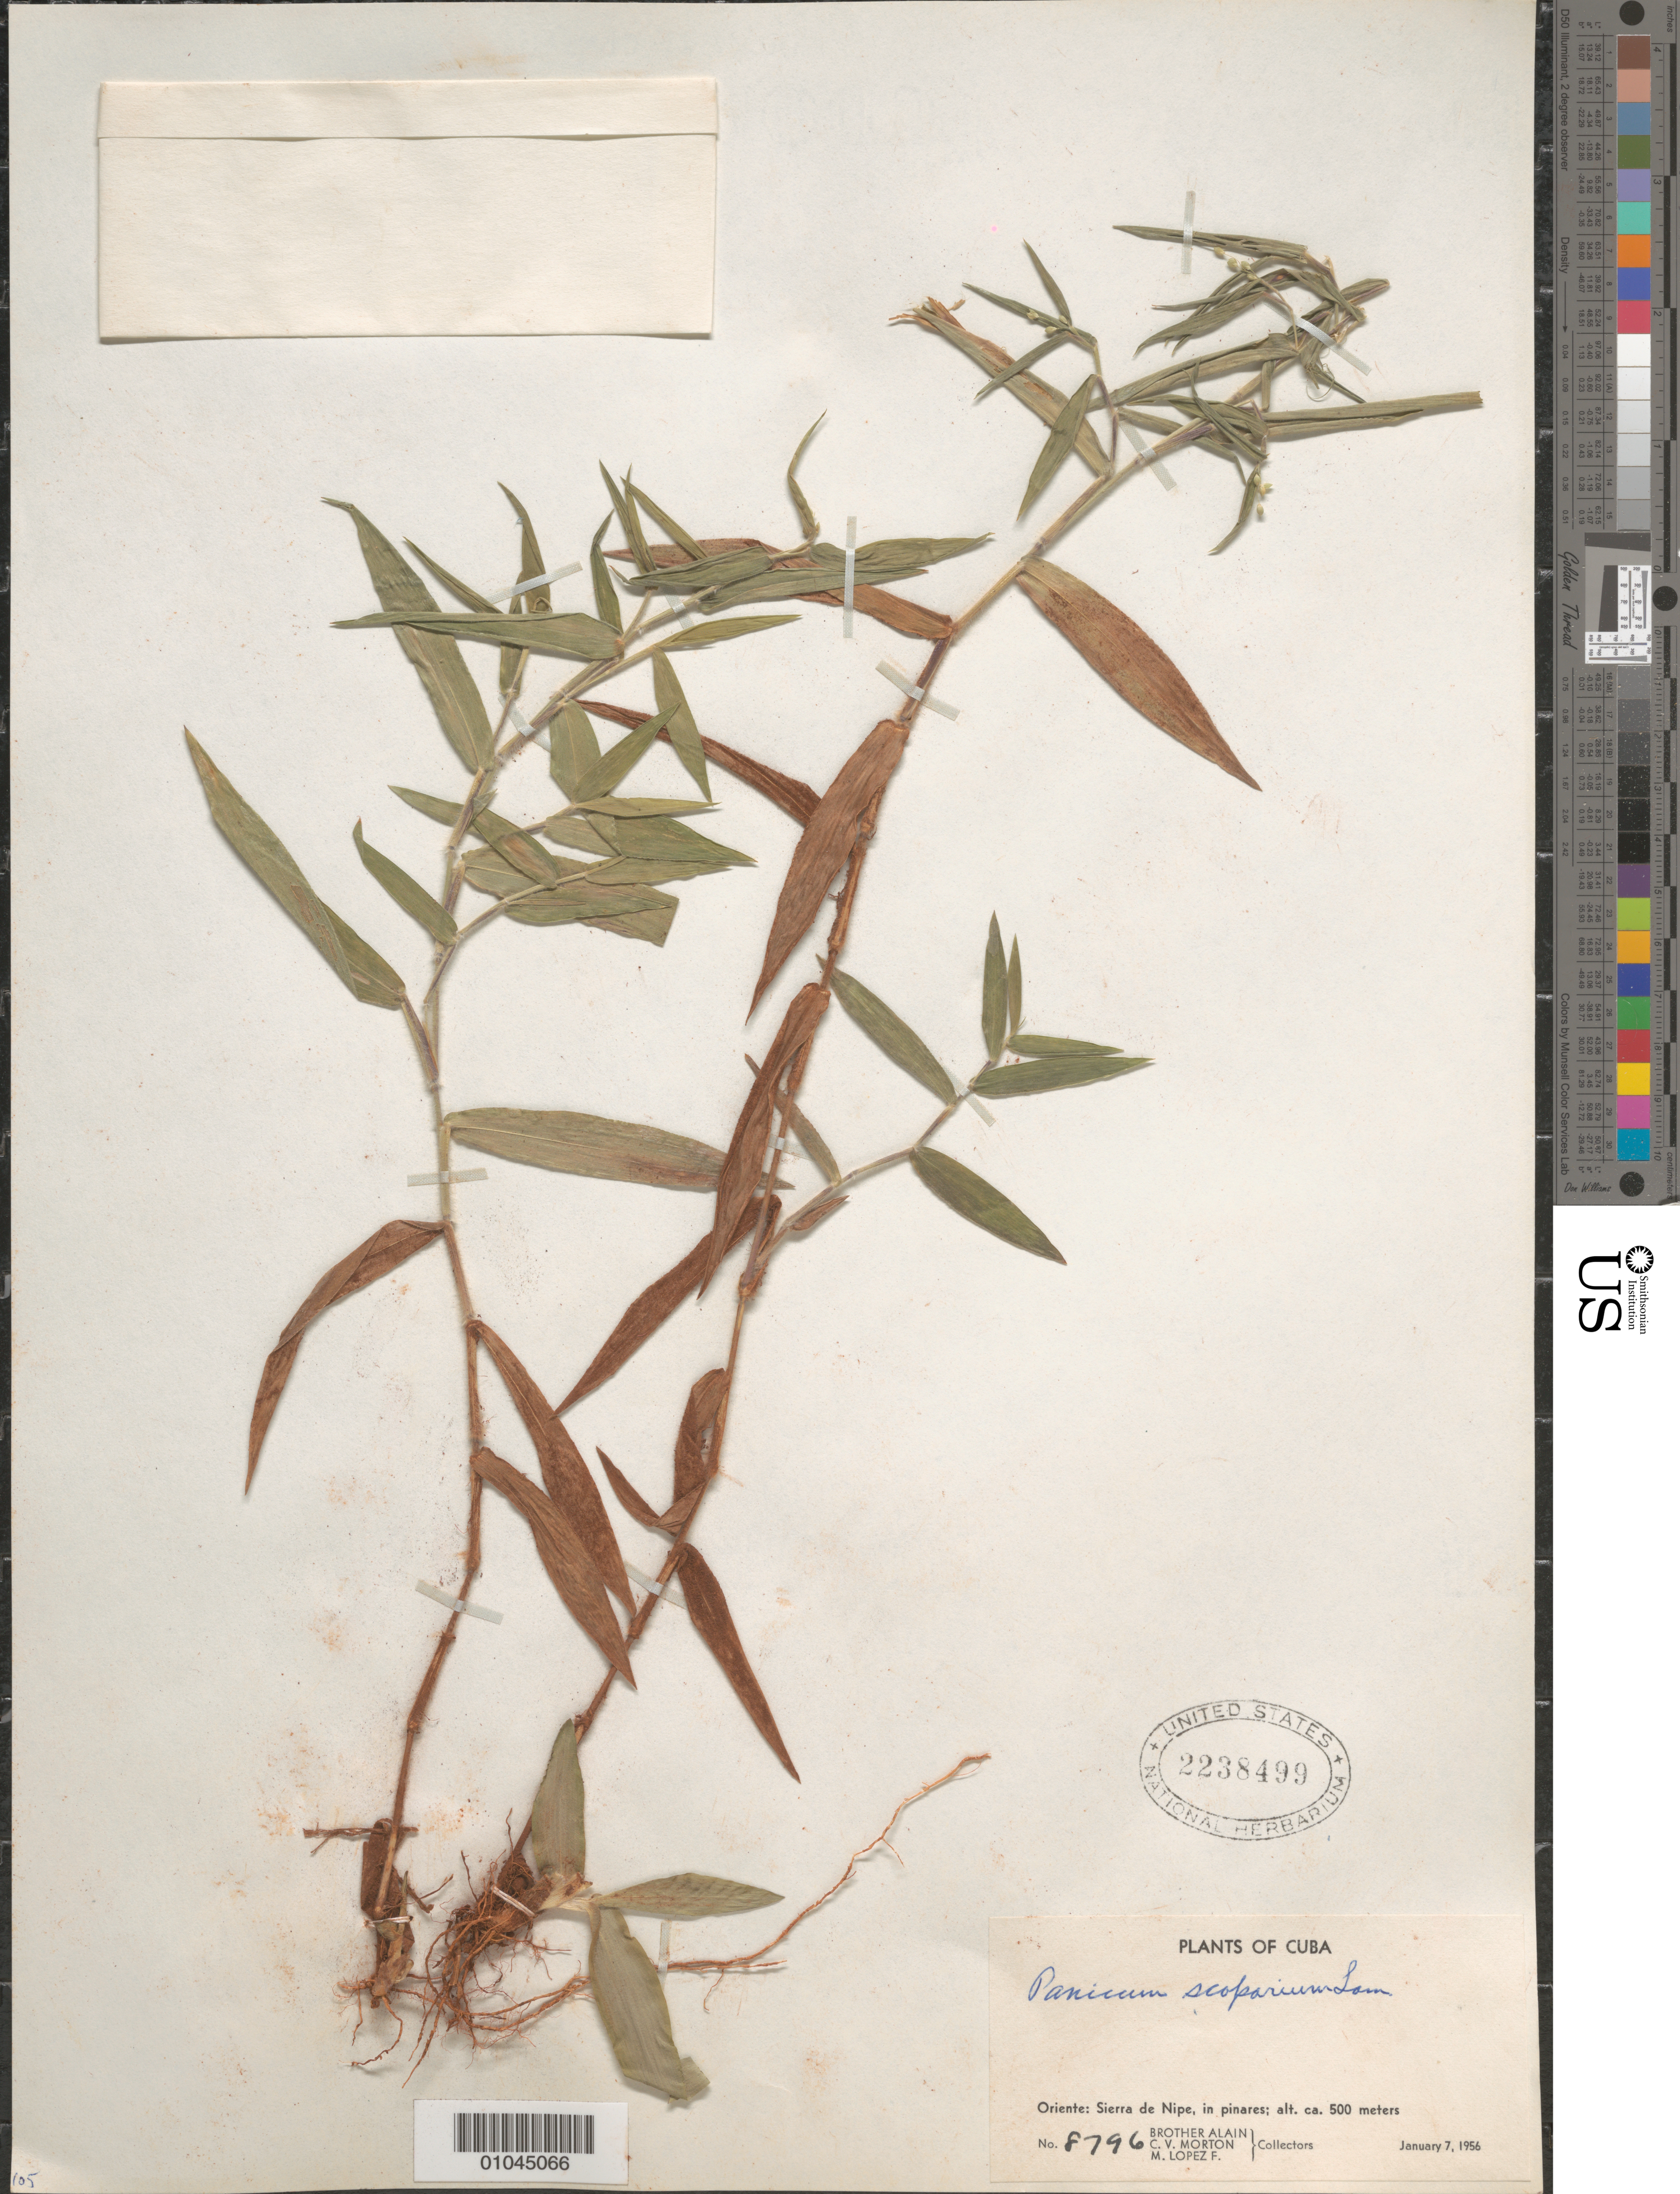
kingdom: Plantae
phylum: Tracheophyta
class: Liliopsida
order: Poales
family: Poaceae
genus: Panicum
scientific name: Panicum scoparium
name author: Lam.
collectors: A. H. Liogier, C. V. Morton & M. López Figueiras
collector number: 8796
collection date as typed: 07 Jan 1956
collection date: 1956-01-07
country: Cuba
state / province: Holguín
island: Cuba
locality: Sierra de Nipe [Oriente]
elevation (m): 500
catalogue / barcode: US 2238499